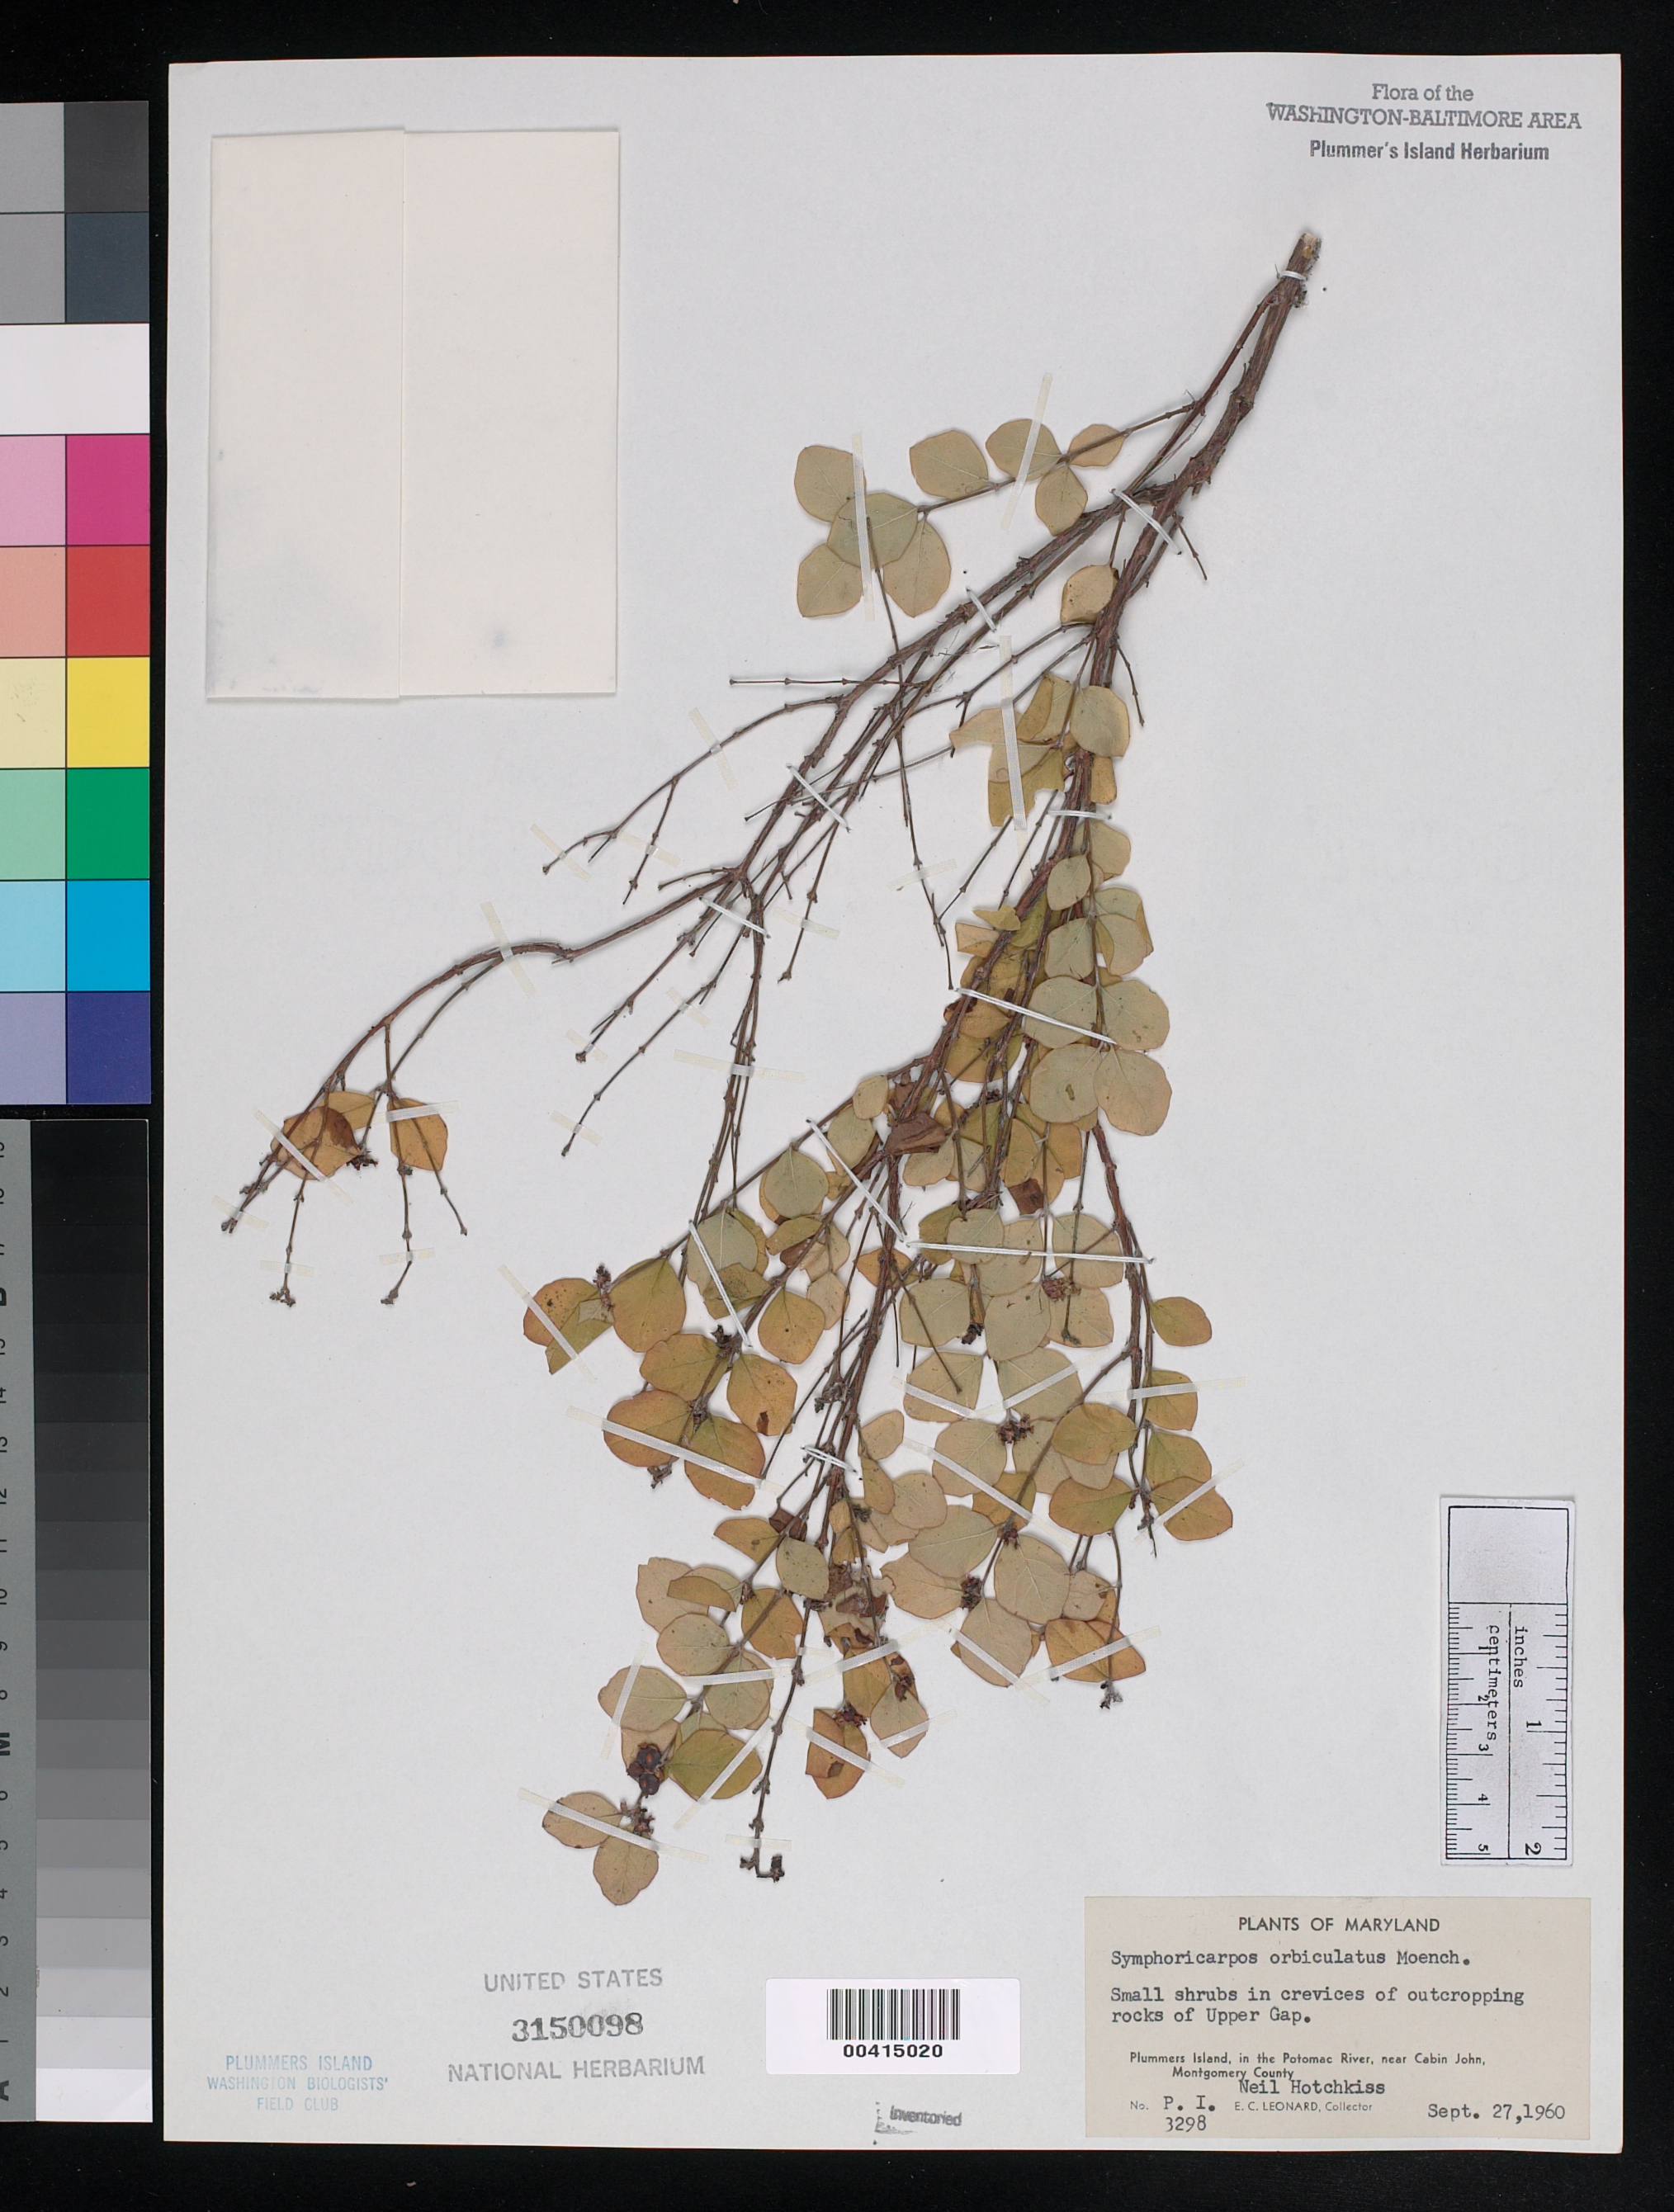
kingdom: Plantae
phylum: Tracheophyta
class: Magnoliopsida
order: Dipsacales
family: Caprifoliaceae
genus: Symphoricarpos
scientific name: Symphoricarpos orbiculatus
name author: Moench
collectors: E. C. Leonard & N. Hotchkiss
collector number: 3298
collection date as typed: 27 Sep 1960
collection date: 1960-09-27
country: United States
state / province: Maryland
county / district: Montgomery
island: Plummers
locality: Plummer's Island; Upper Gap C. & O. Canal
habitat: In crevices of outcropping rocks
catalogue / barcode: US 3150098